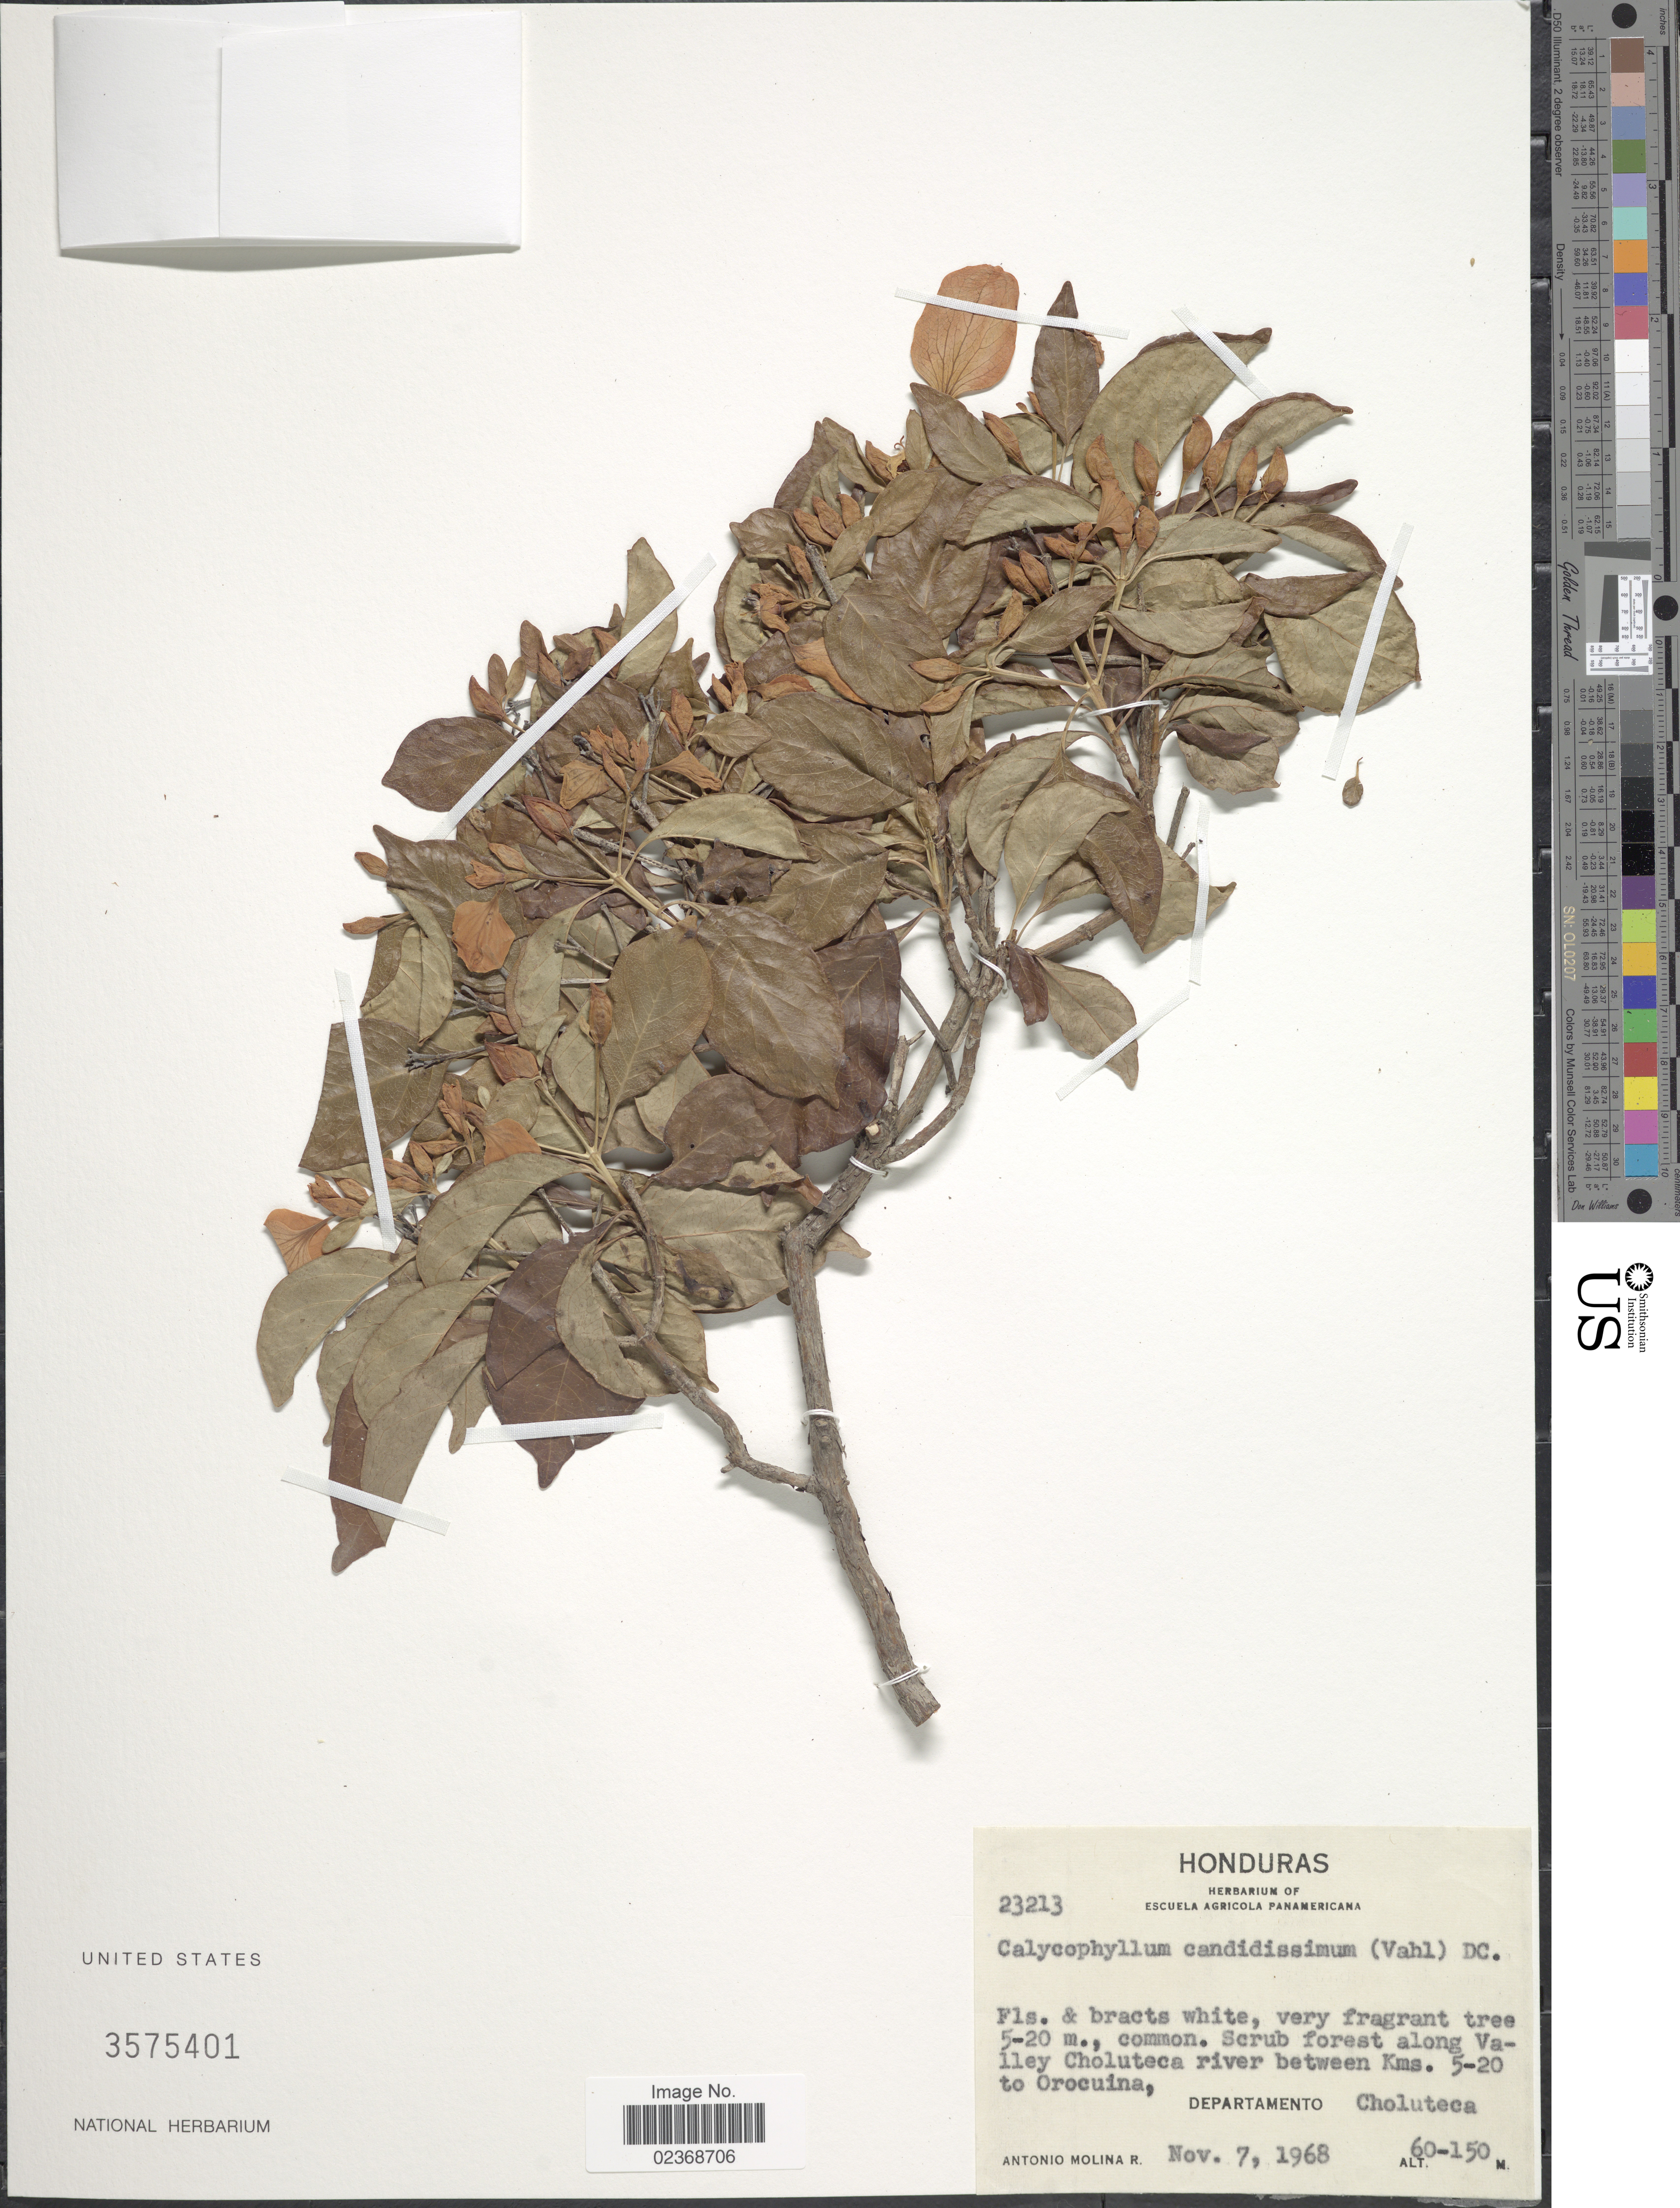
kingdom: Plantae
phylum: Tracheophyta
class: Magnoliopsida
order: Gentianales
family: Rubiaceae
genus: Calycophyllum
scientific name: Calycophyllum candidissimum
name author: (Vahl) DC.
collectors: A. Molina R.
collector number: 23213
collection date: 1968-11-07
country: Honduras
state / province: Choluteca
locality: Scrub forest along Valley Choluteca river between Kms. 5-20 to Orocuina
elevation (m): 60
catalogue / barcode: US 3575401